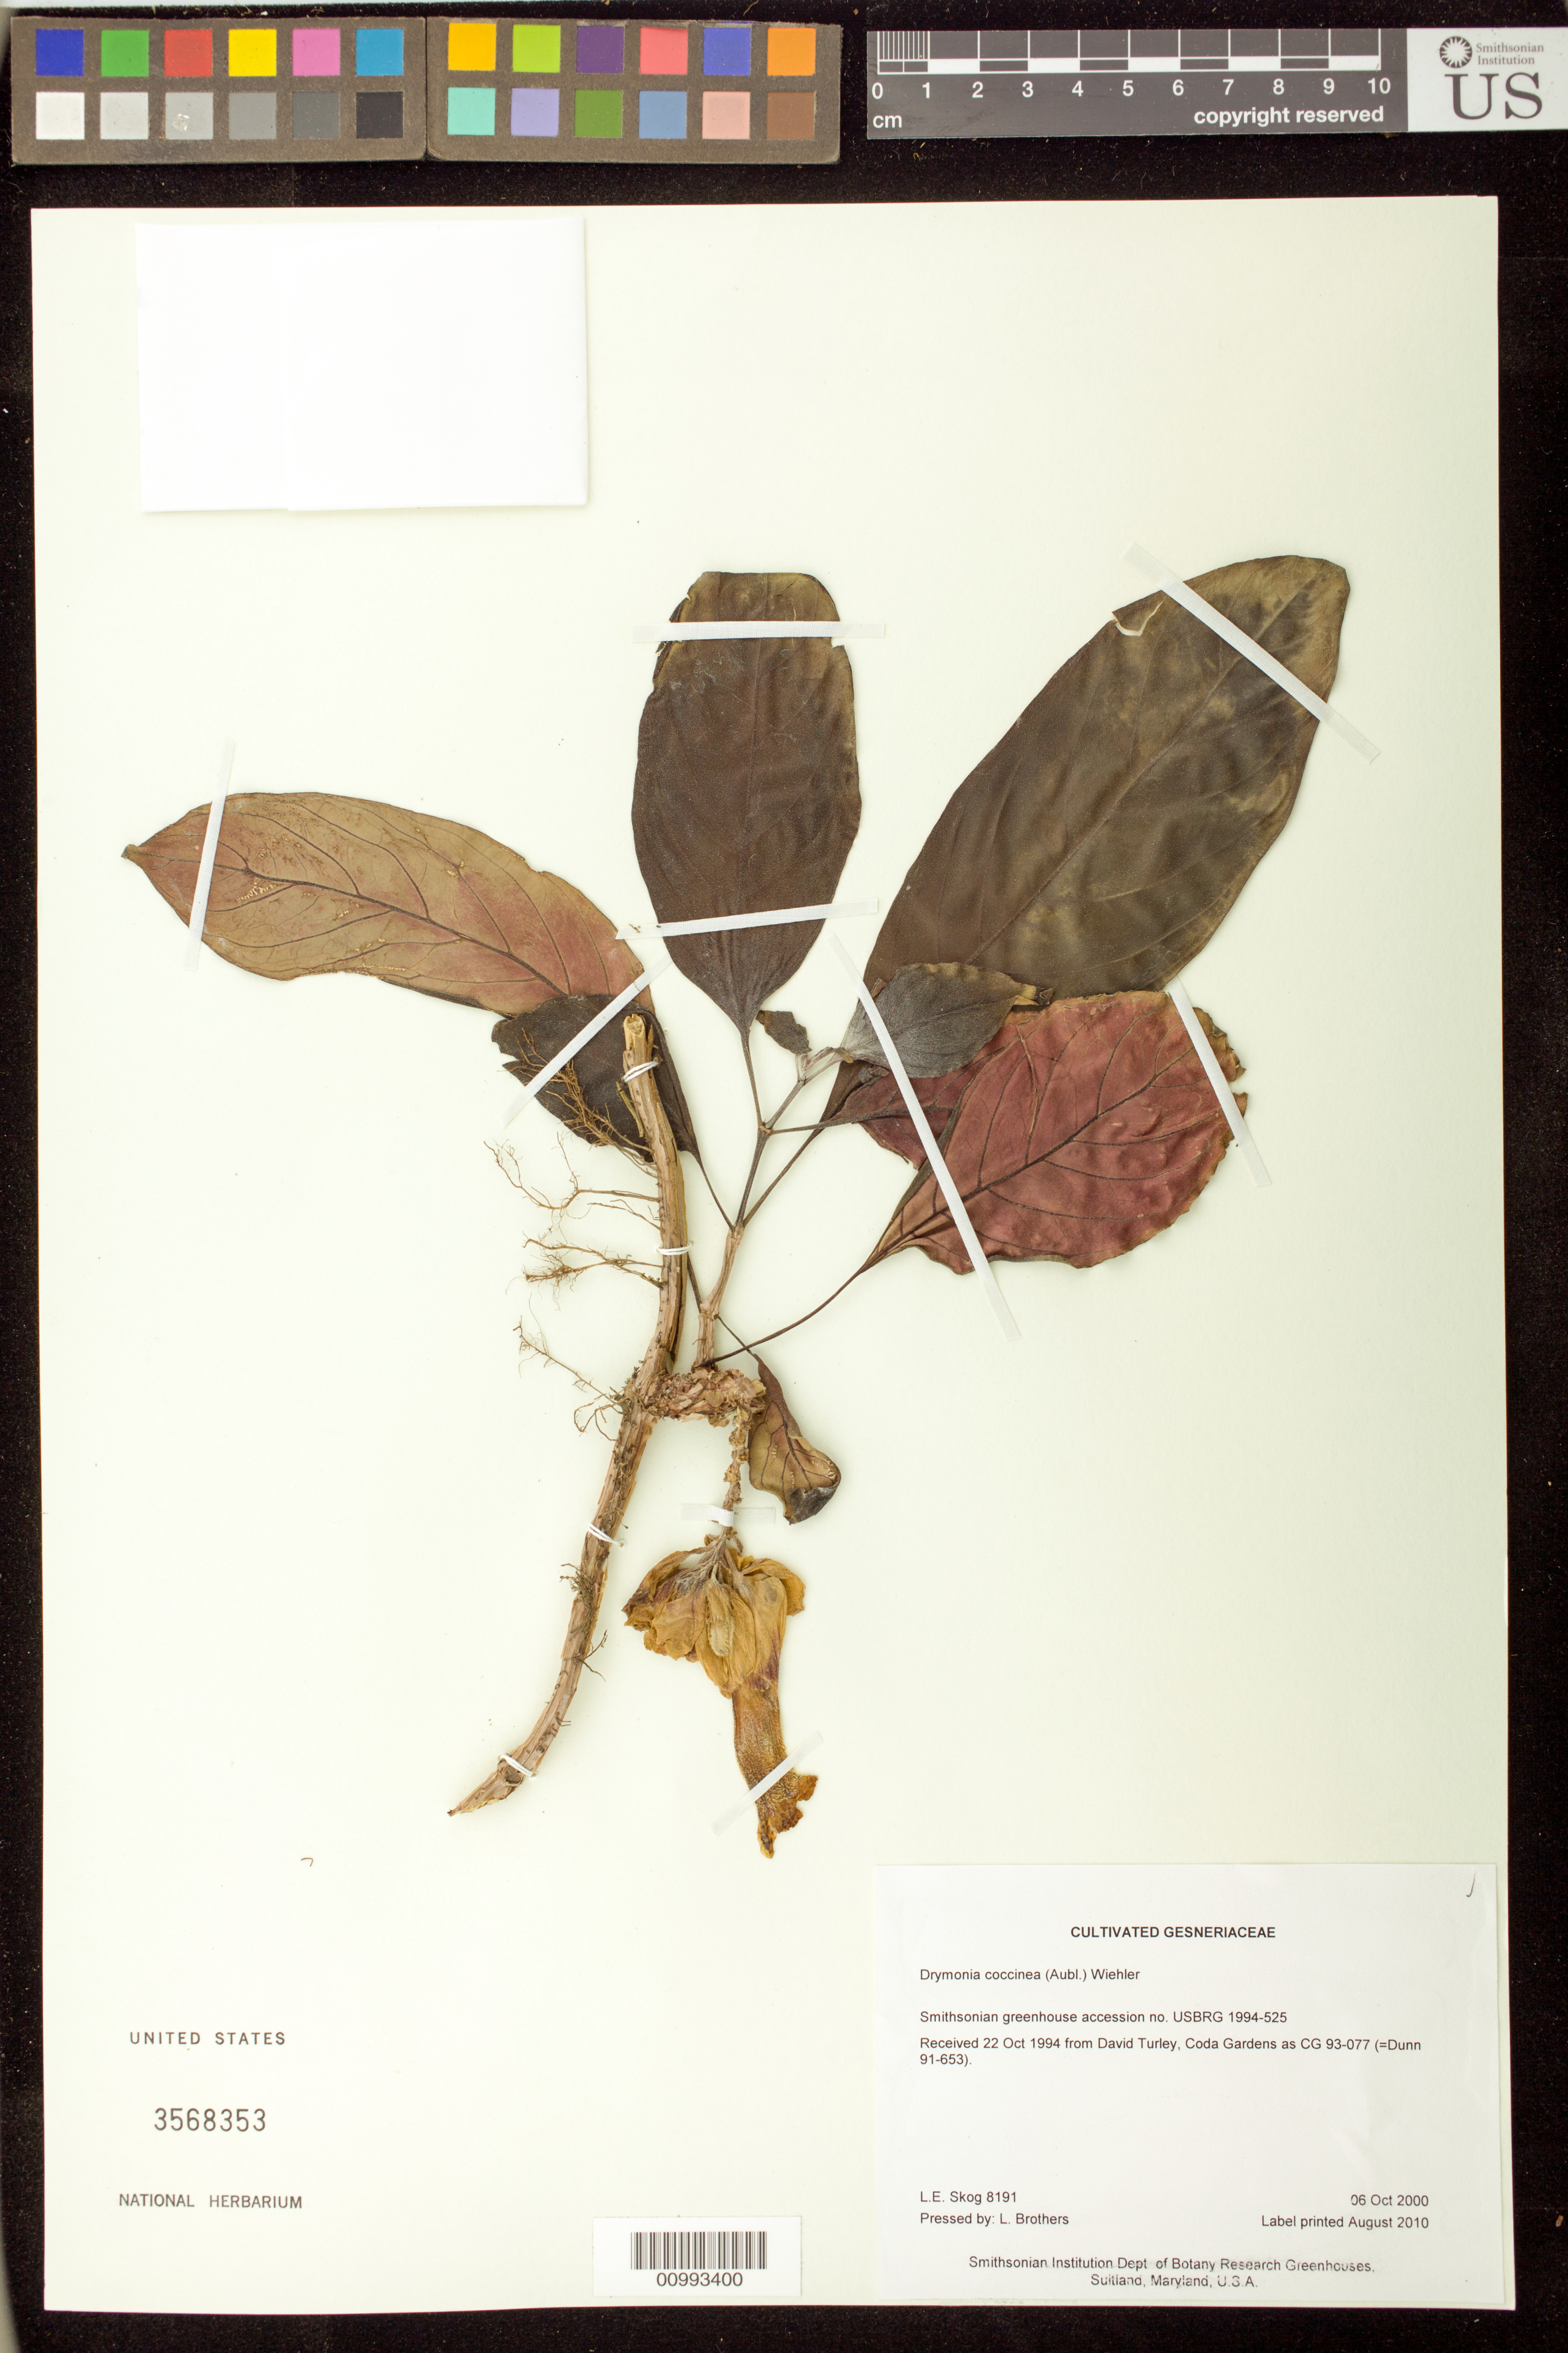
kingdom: Plantae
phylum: Tracheophyta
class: Magnoliopsida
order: Lamiales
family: Gesneriaceae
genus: Drymonia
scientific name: Drymonia coccinea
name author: (Aubl.) Wiehler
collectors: L. E. Skog & L. Brothers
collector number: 8191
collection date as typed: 06 Oct 2000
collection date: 2000-10-06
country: United States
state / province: Maryland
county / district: Prince George's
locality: Smithsonian Institution Dept. of Botany Research Greenhouses, Suitland, Maryland, U.S.A.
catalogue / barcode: US 3568353